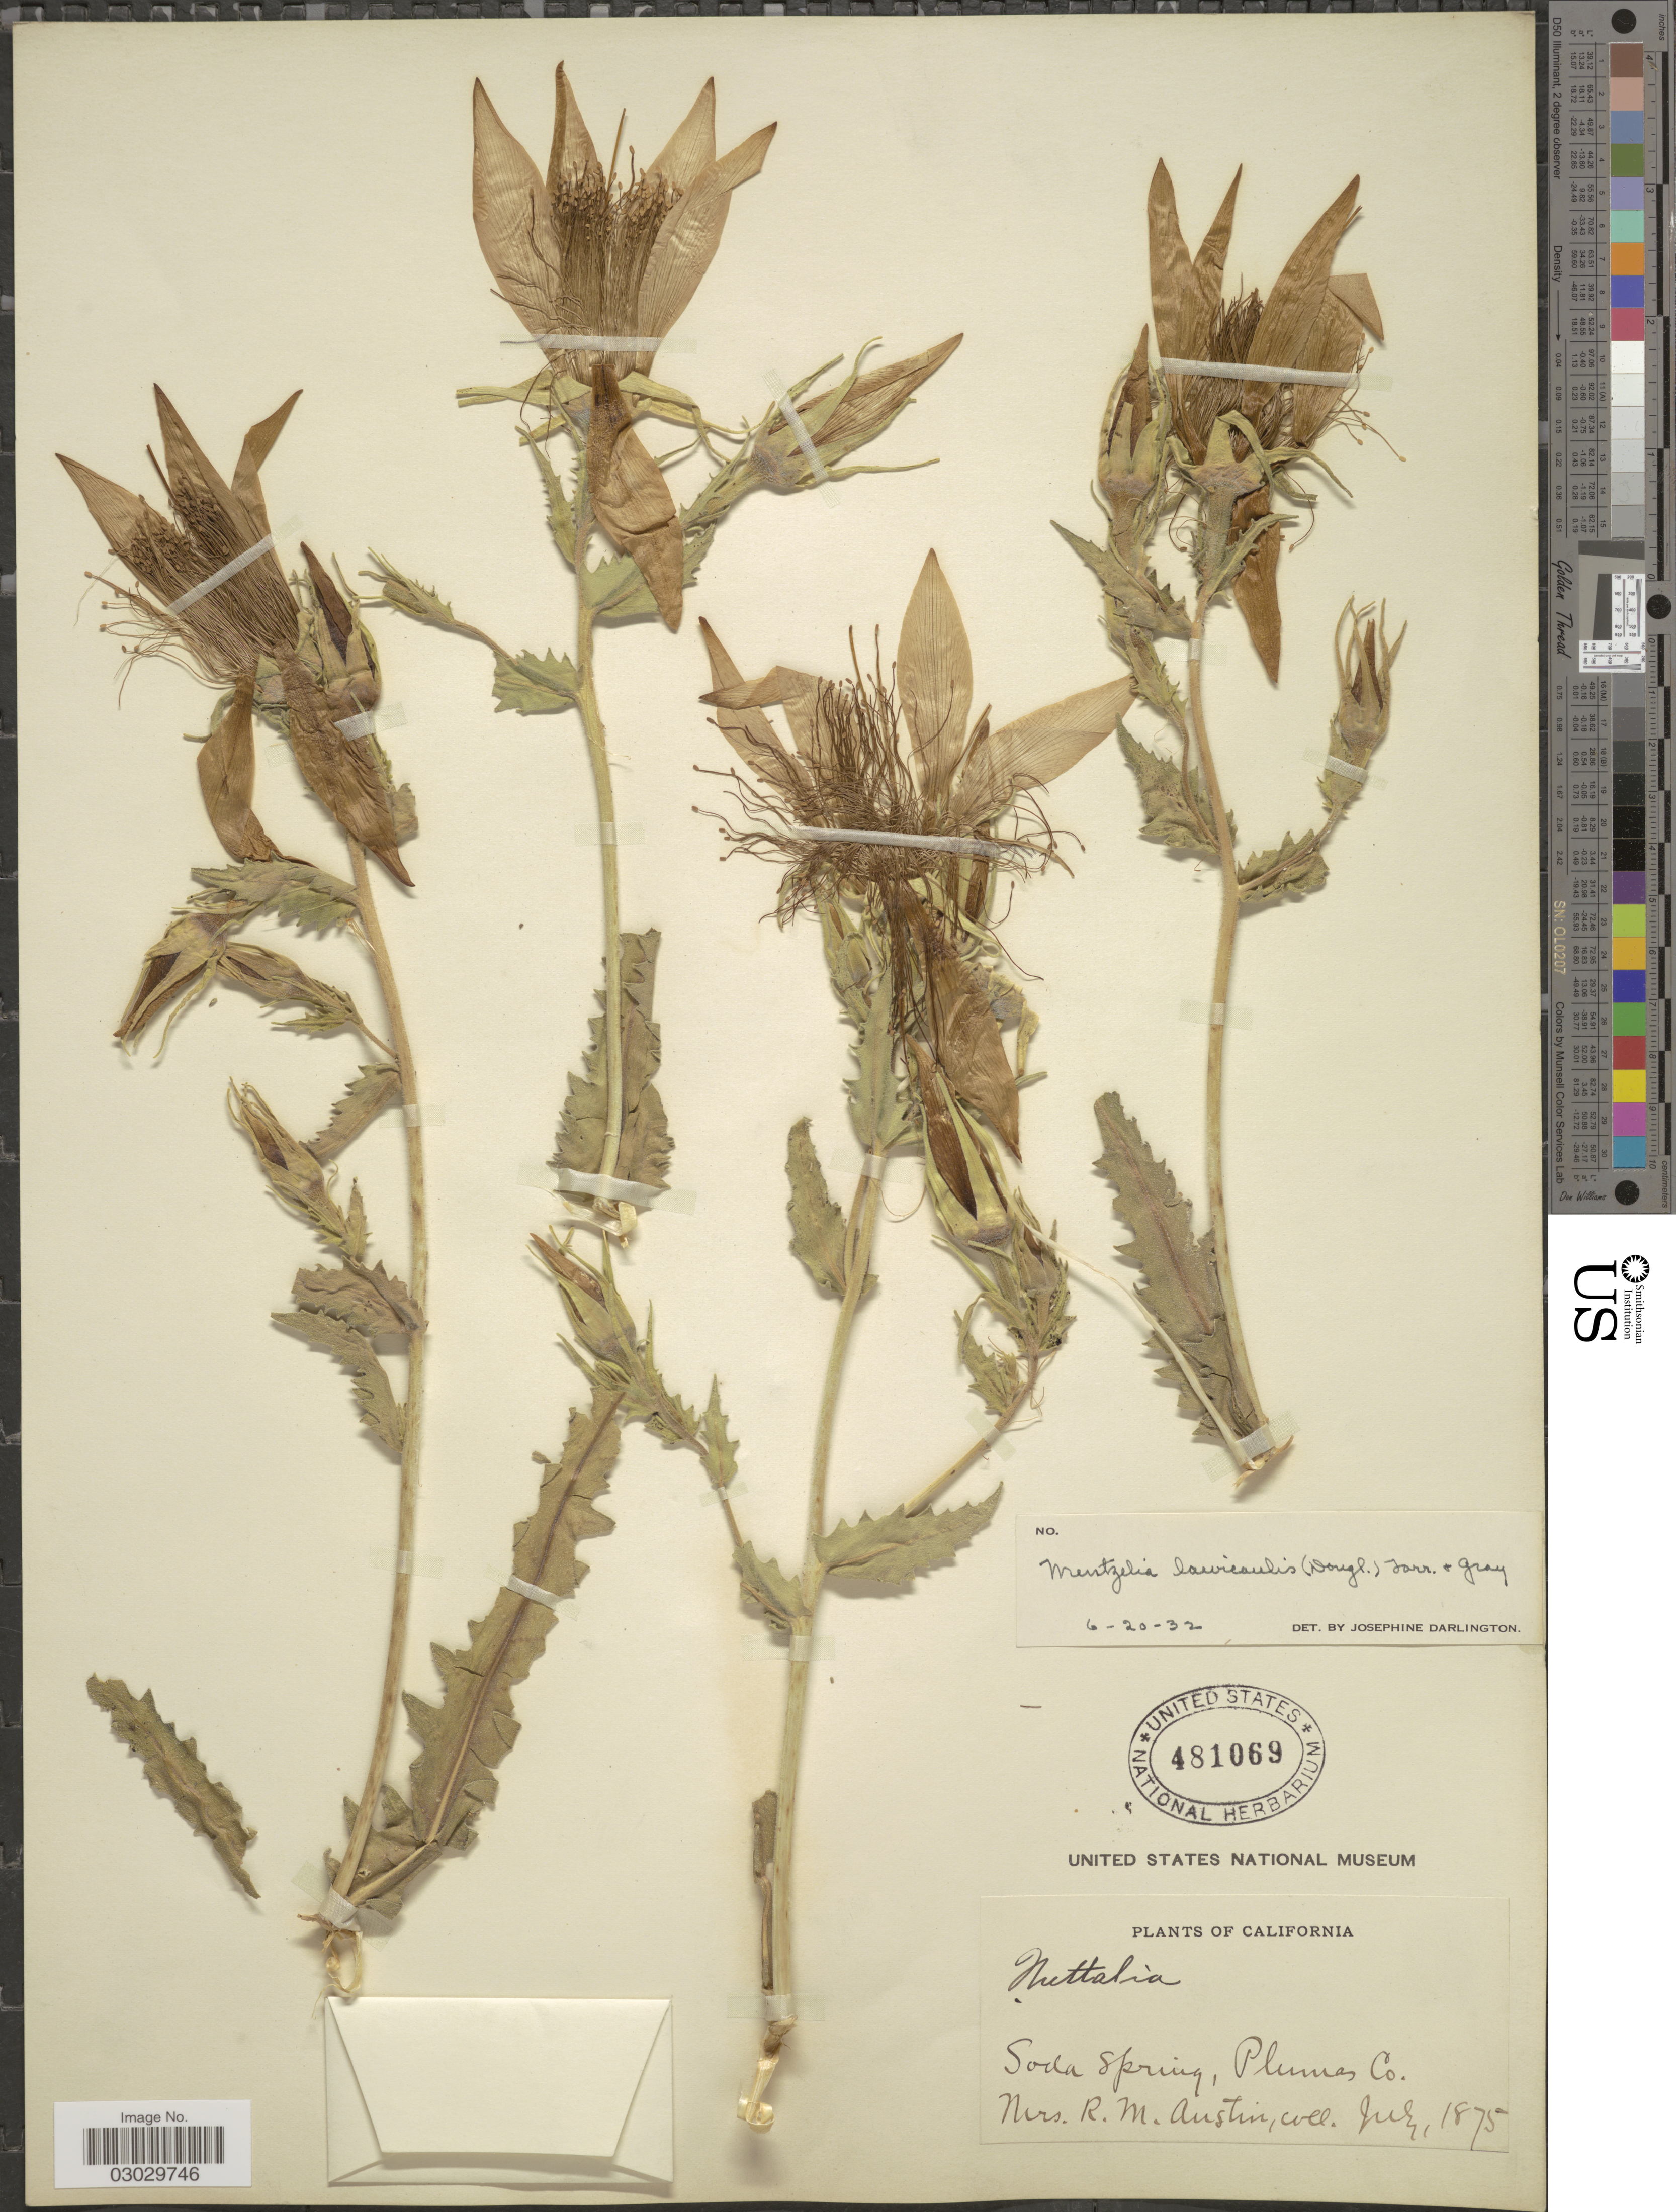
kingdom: Plantae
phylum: Tracheophyta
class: Magnoliopsida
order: Cornales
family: Loasaceae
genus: Mentzelia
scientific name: Mentzelia laevicaulis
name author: (Douglas ex Hook.) Torr. & A. Gray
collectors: R. Austin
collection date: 1875-07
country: United States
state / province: California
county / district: Plumas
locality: Soda Spring, Plumas Co.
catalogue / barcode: US 481069